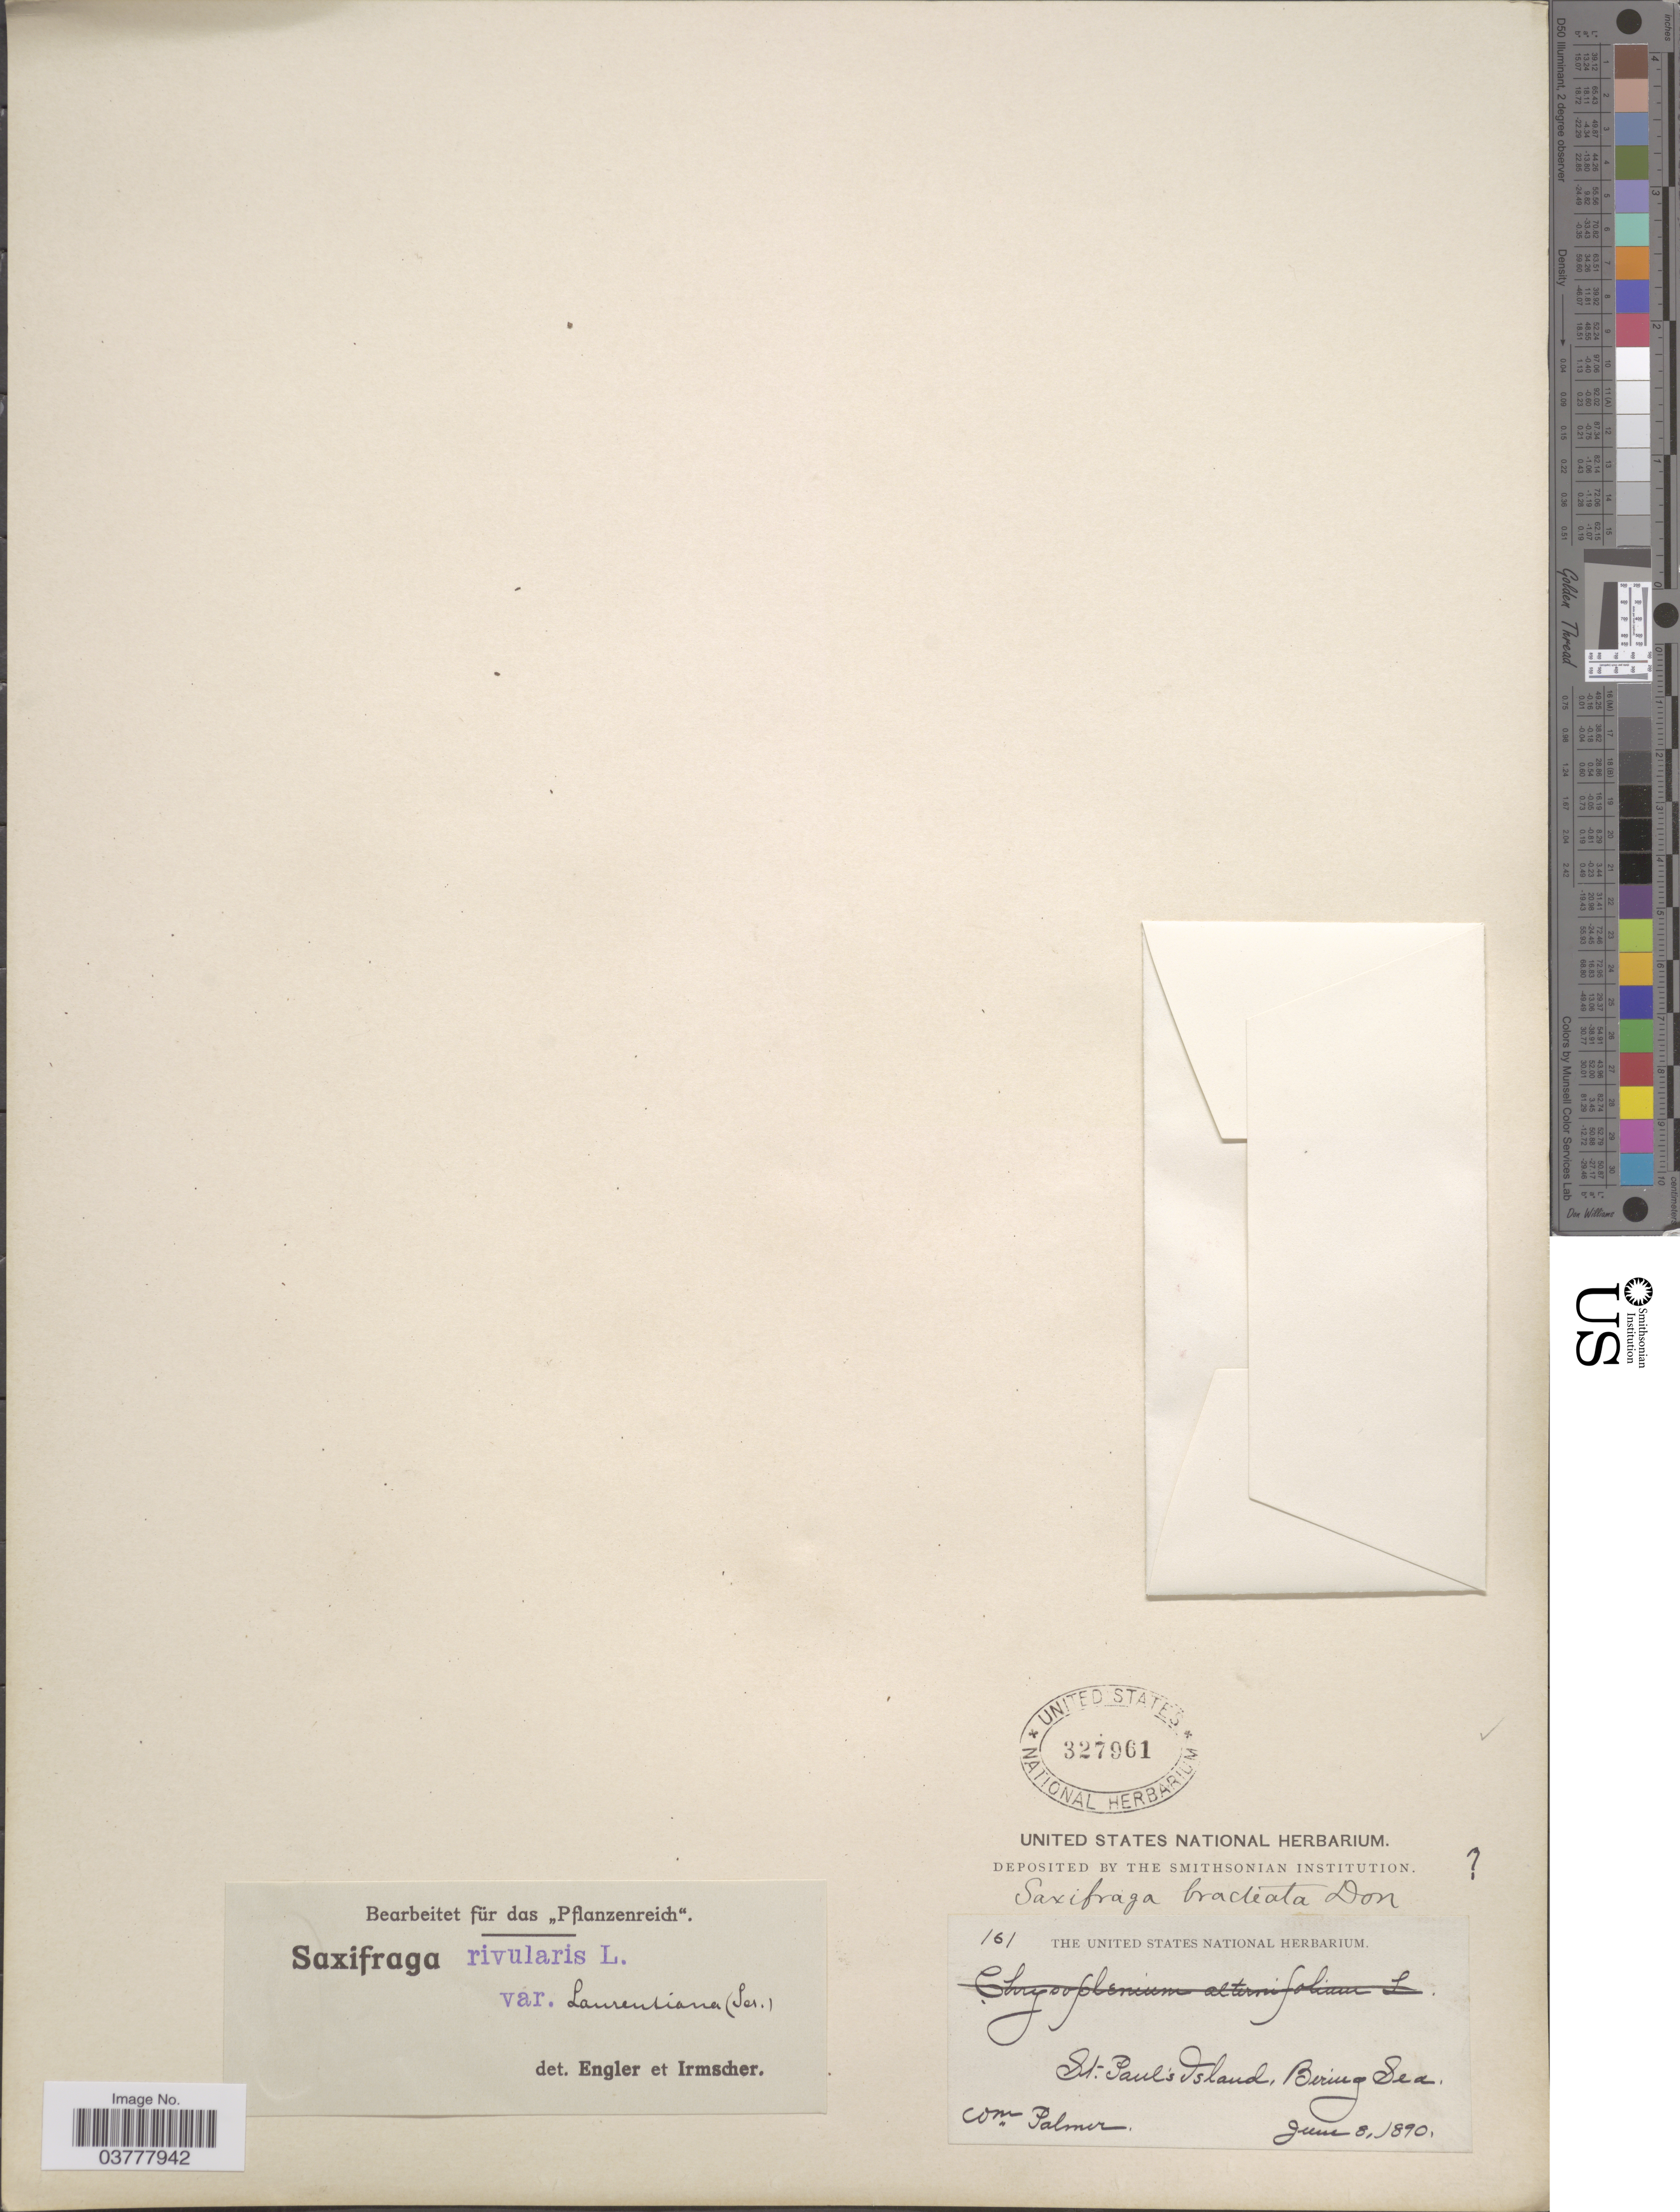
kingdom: Plantae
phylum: Tracheophyta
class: Magnoliopsida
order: Saxifragales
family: Saxifragaceae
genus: Saxifraga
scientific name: Saxifraga bracteata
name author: D. Don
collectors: W. Palmer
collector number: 161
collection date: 1890-06-08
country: United States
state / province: Alaska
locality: St. Paul's Island, Bering Sea.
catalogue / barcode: US 327961